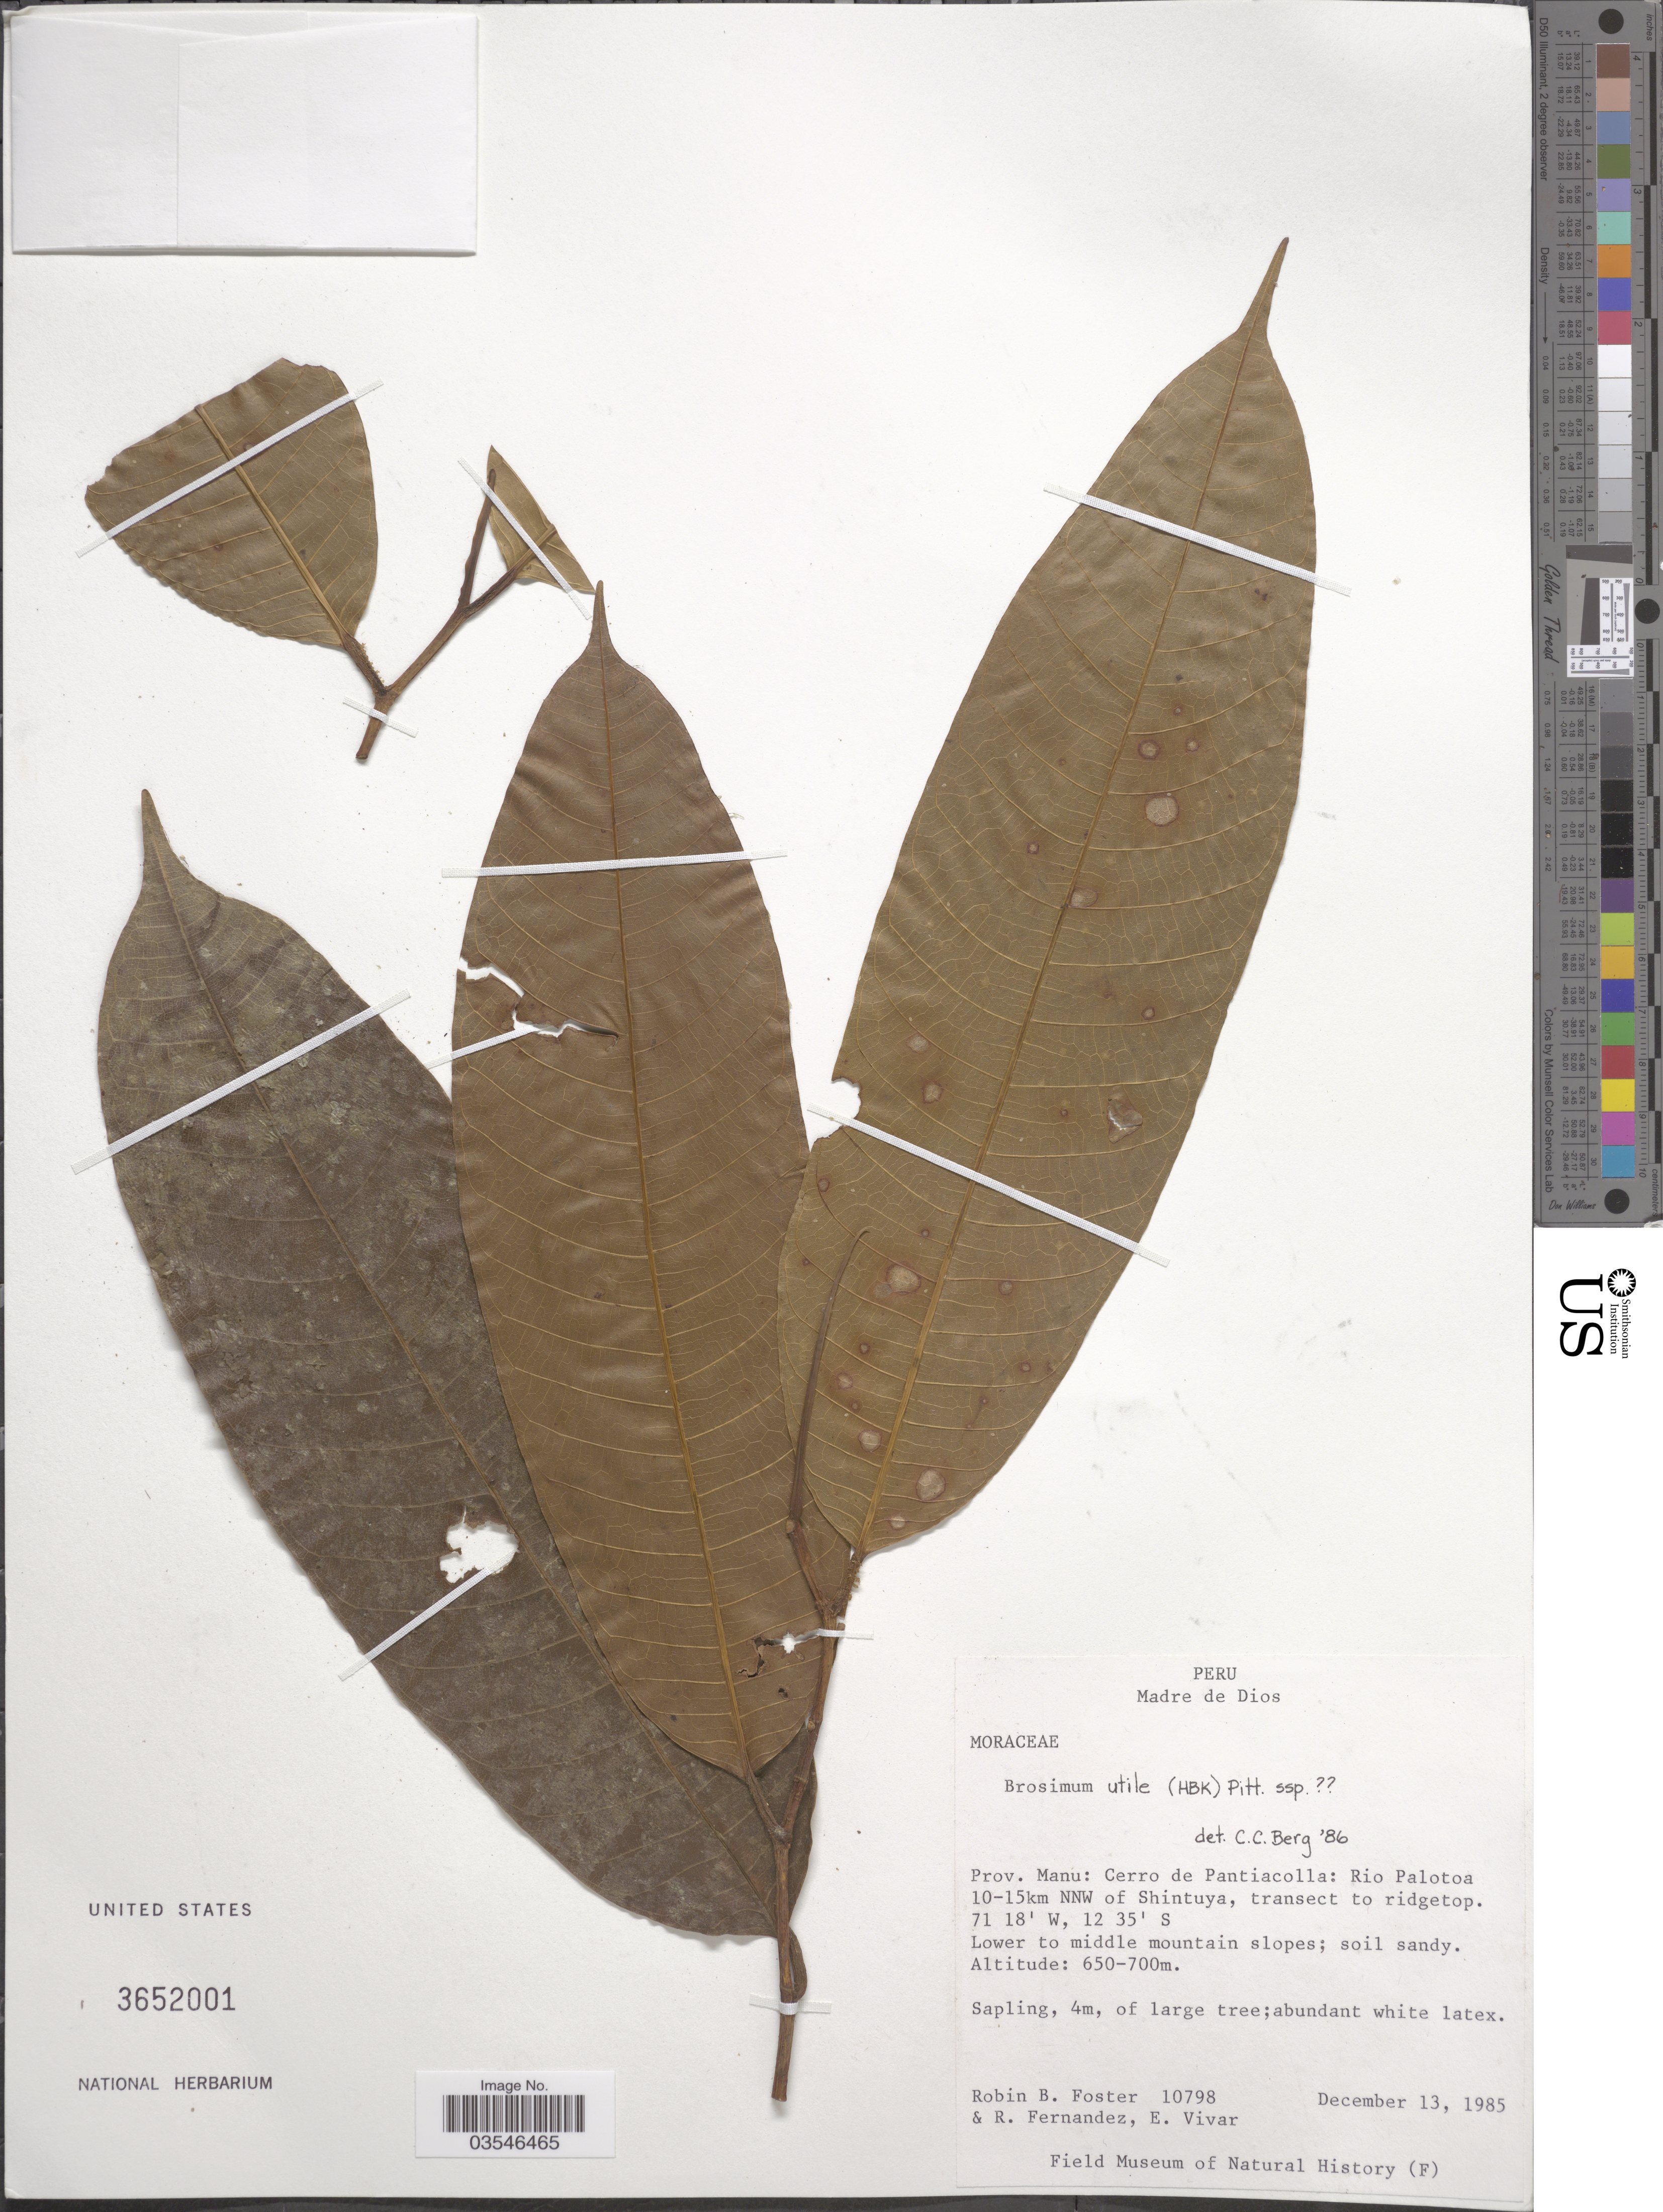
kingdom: Plantae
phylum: Tracheophyta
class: Magnoliopsida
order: Rosales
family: Moraceae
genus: Brosimum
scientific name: Brosimum utile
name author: (Kunth) Oken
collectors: R. B. Foster, R. Fernandez & E. Vivar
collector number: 10798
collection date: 1985-12-13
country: Peru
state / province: Madre de Dios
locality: Prov. Manu: Cerro de Pantiacolla: Rio Palotoa 10-15km NNW of Shintuya, transect to ridgetop.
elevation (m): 650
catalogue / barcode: US 3652001